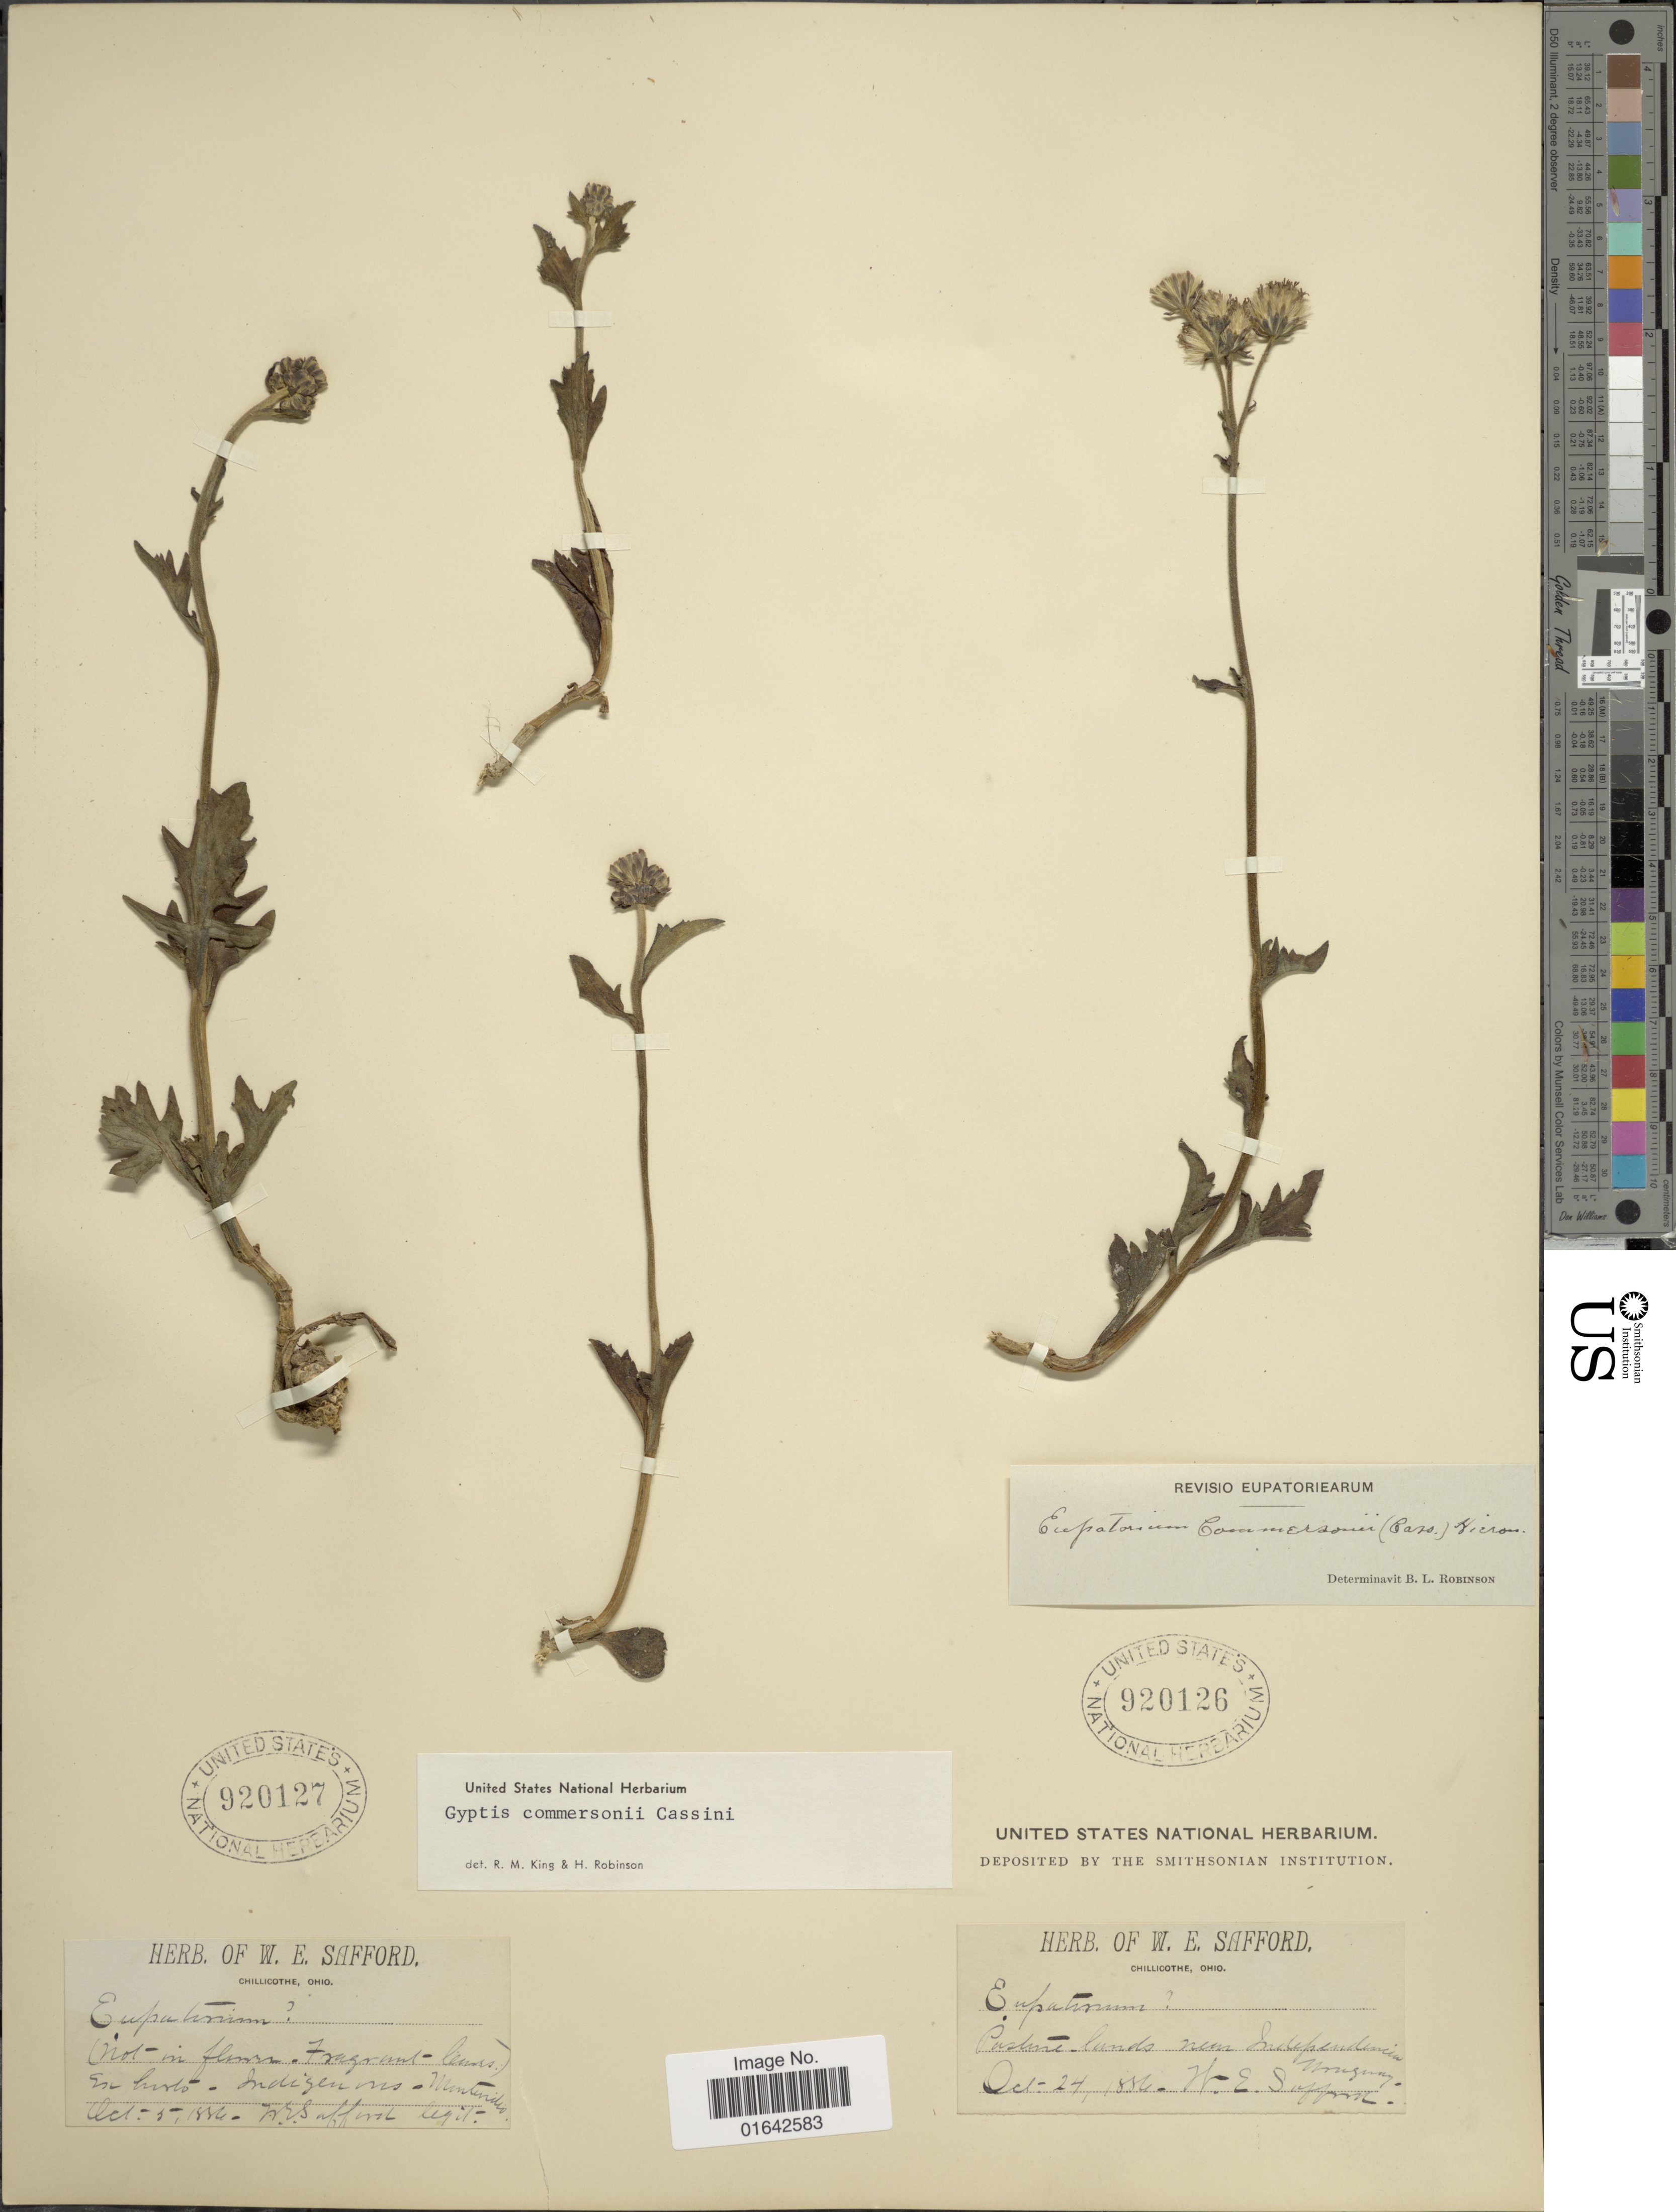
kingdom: Plantae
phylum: Tracheophyta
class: Magnoliopsida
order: Asterales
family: Asteraceae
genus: Gyptis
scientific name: Gyptis commersonii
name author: Cass.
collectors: W. E. Safford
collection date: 1884-10-24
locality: Pasline lands near Independencia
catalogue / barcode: US 920126-2